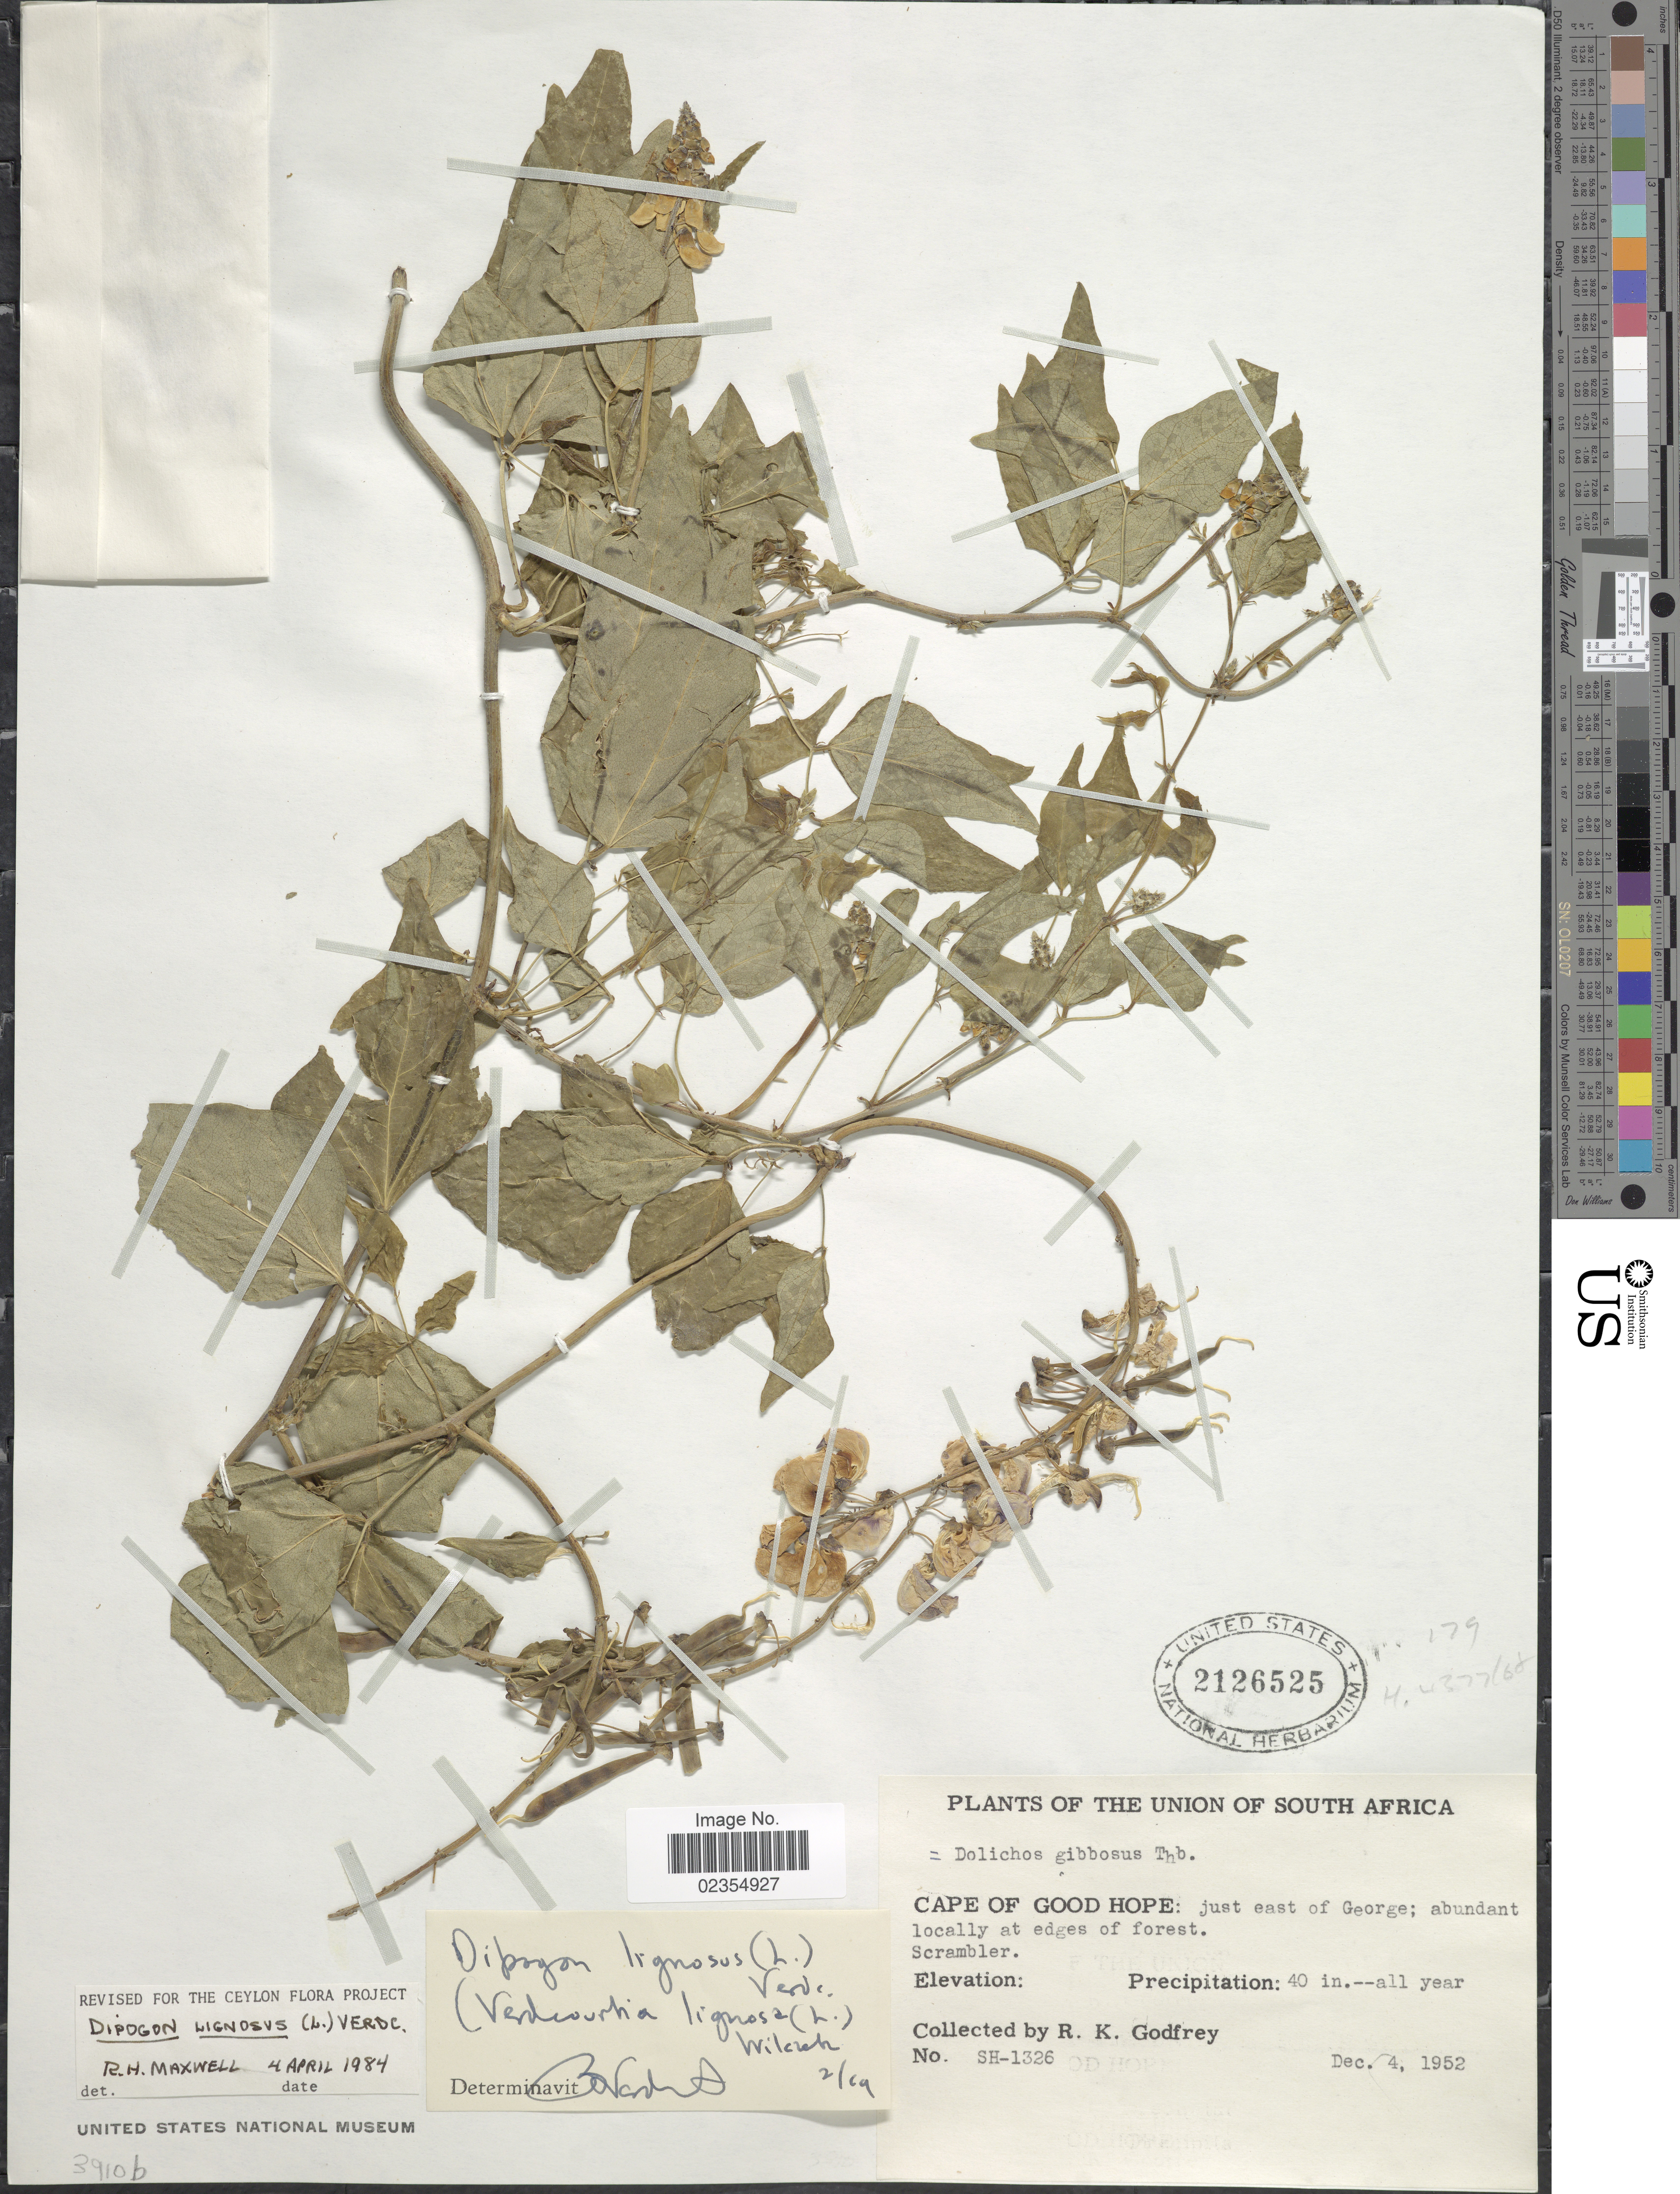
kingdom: Plantae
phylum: Tracheophyta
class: Magnoliopsida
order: Fabales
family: Fabaceae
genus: Dipogon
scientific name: Dipogon lignosus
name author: (L.) Verdc.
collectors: R. K. Godfrey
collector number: SH-1326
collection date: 1952-12-04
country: South Africa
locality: Cape of Good Hope: just eas tof George; abundant locally at edges of forest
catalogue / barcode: US 2126525